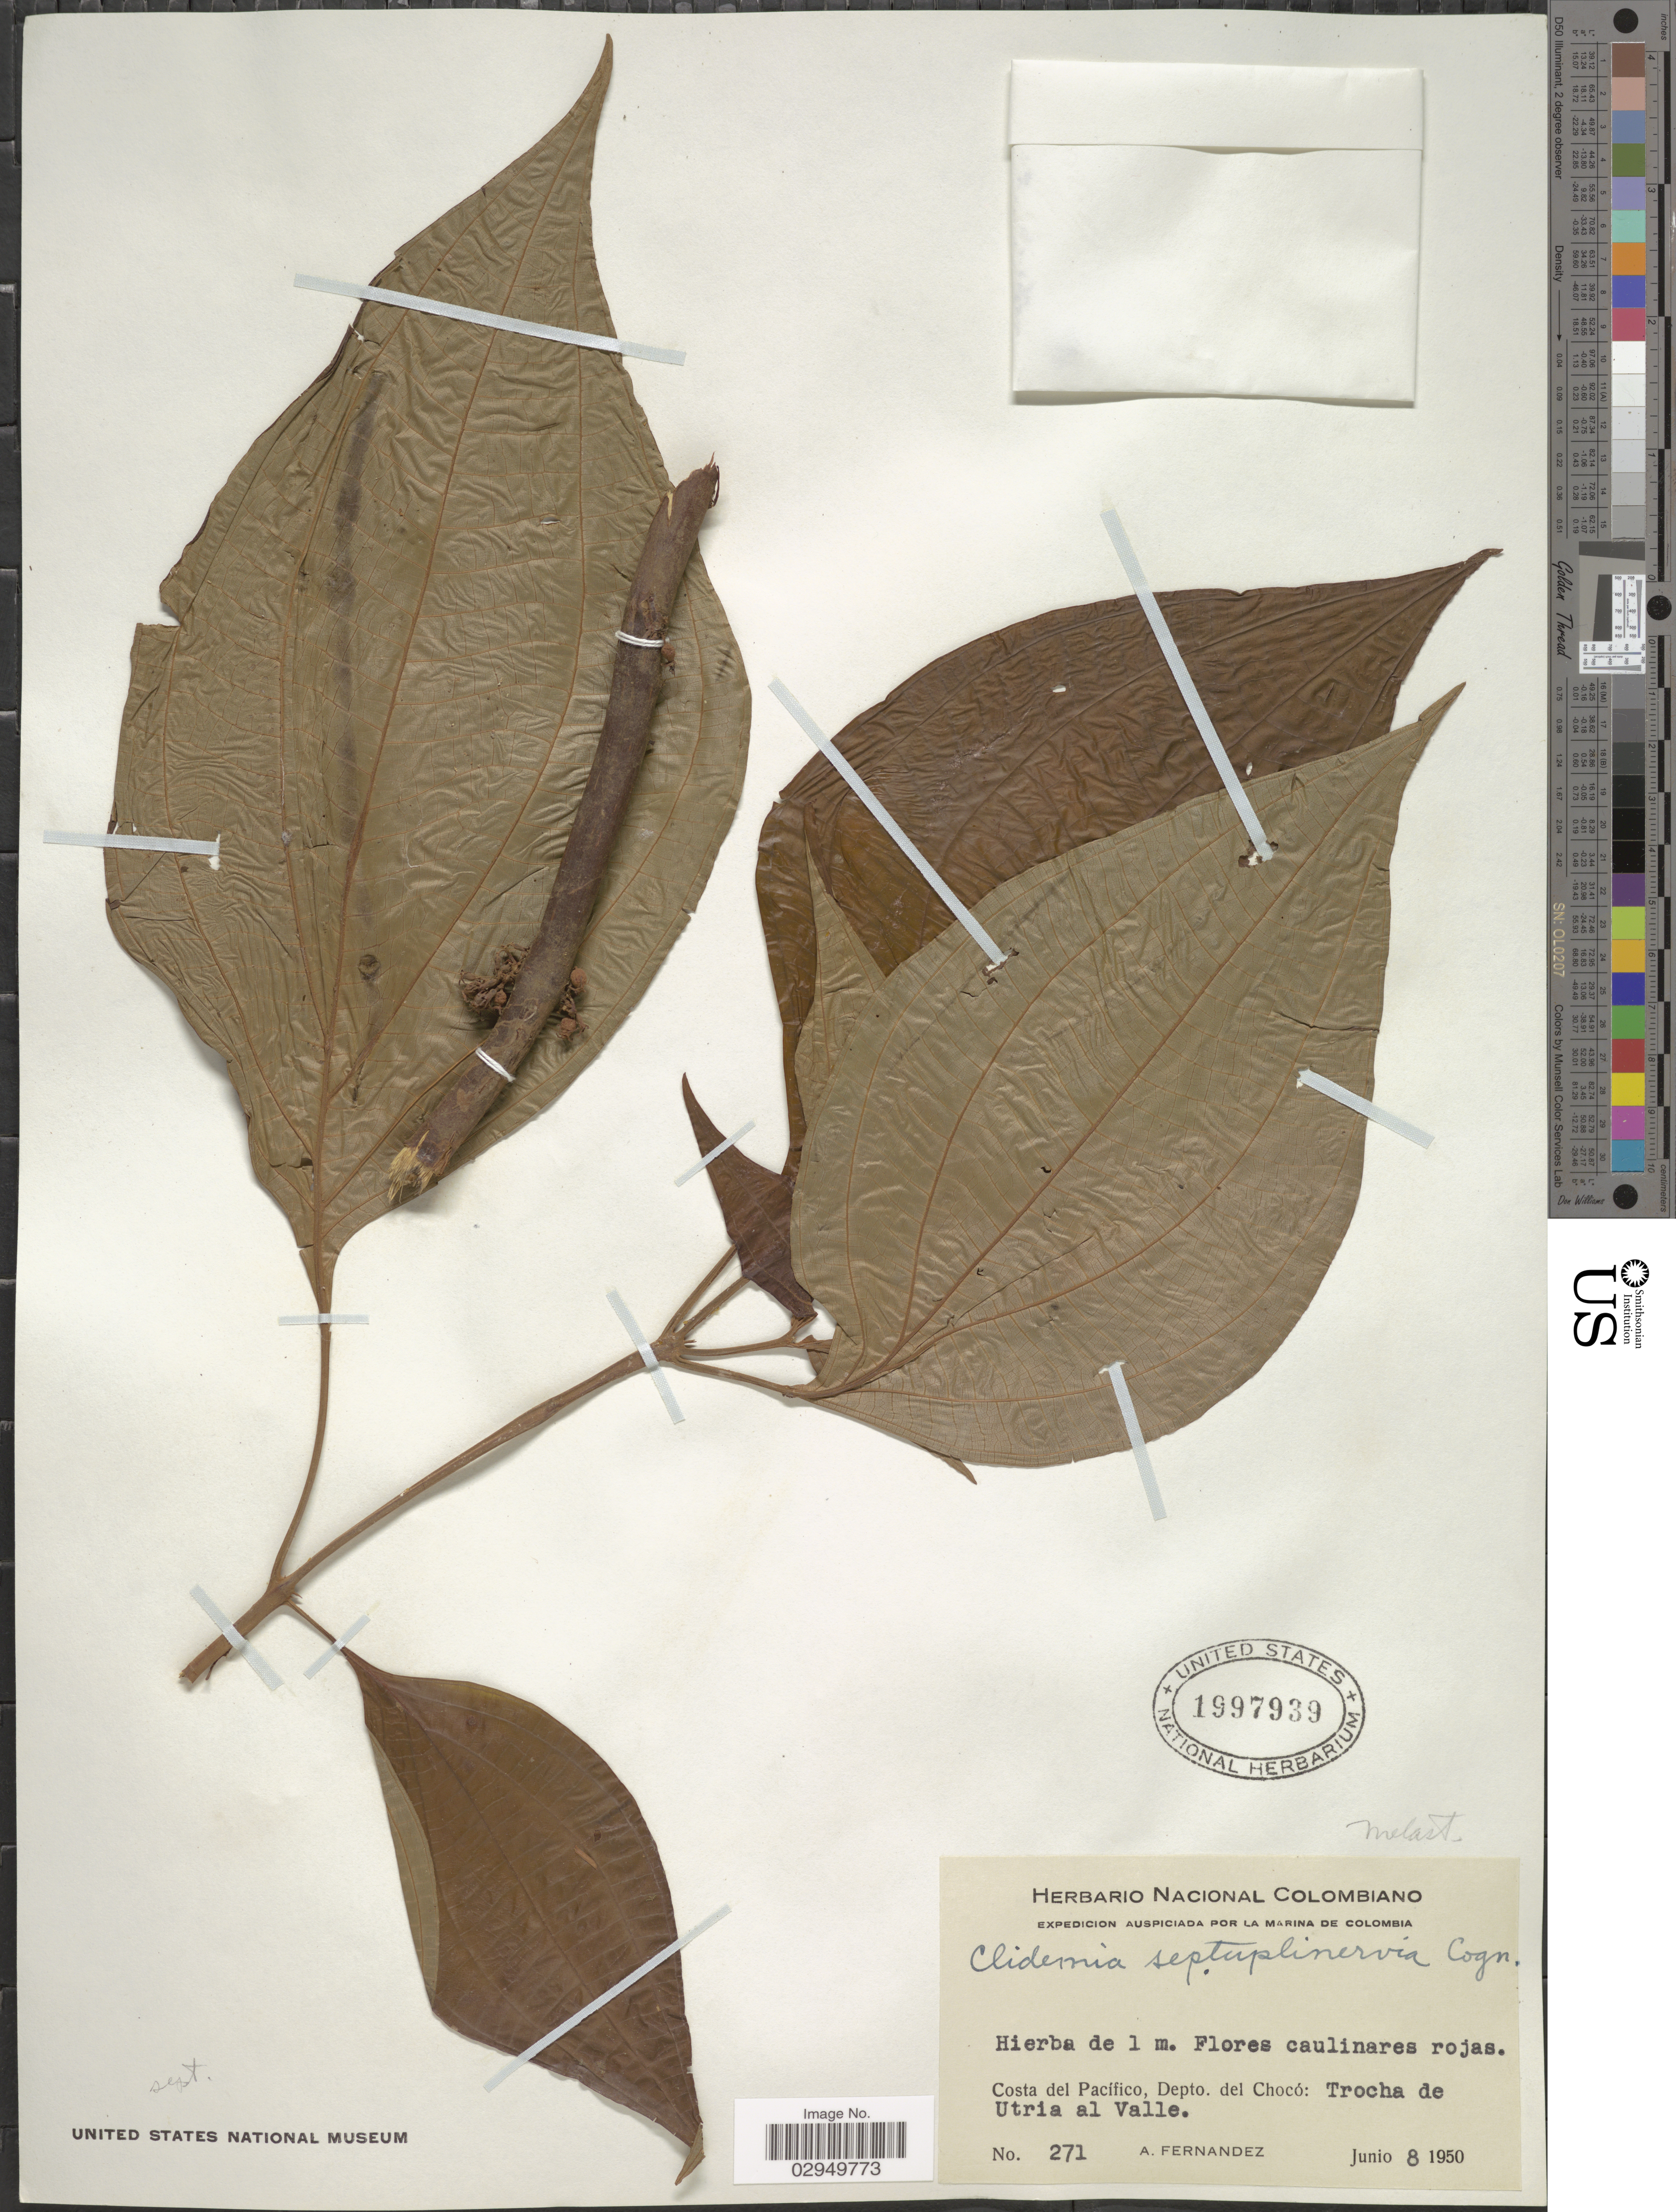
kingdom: Plantae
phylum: Tracheophyta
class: Magnoliopsida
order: Myrtales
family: Melastomataceae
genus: Clidemia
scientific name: Clidemia septuplinervia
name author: Cogn.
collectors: A. Fernandez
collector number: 271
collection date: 1950-06-08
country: Colombia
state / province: Chocó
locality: Costa del Pacífico, Depto. del Chocó: Trocha de Utria al Valle.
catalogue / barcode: US 1997939